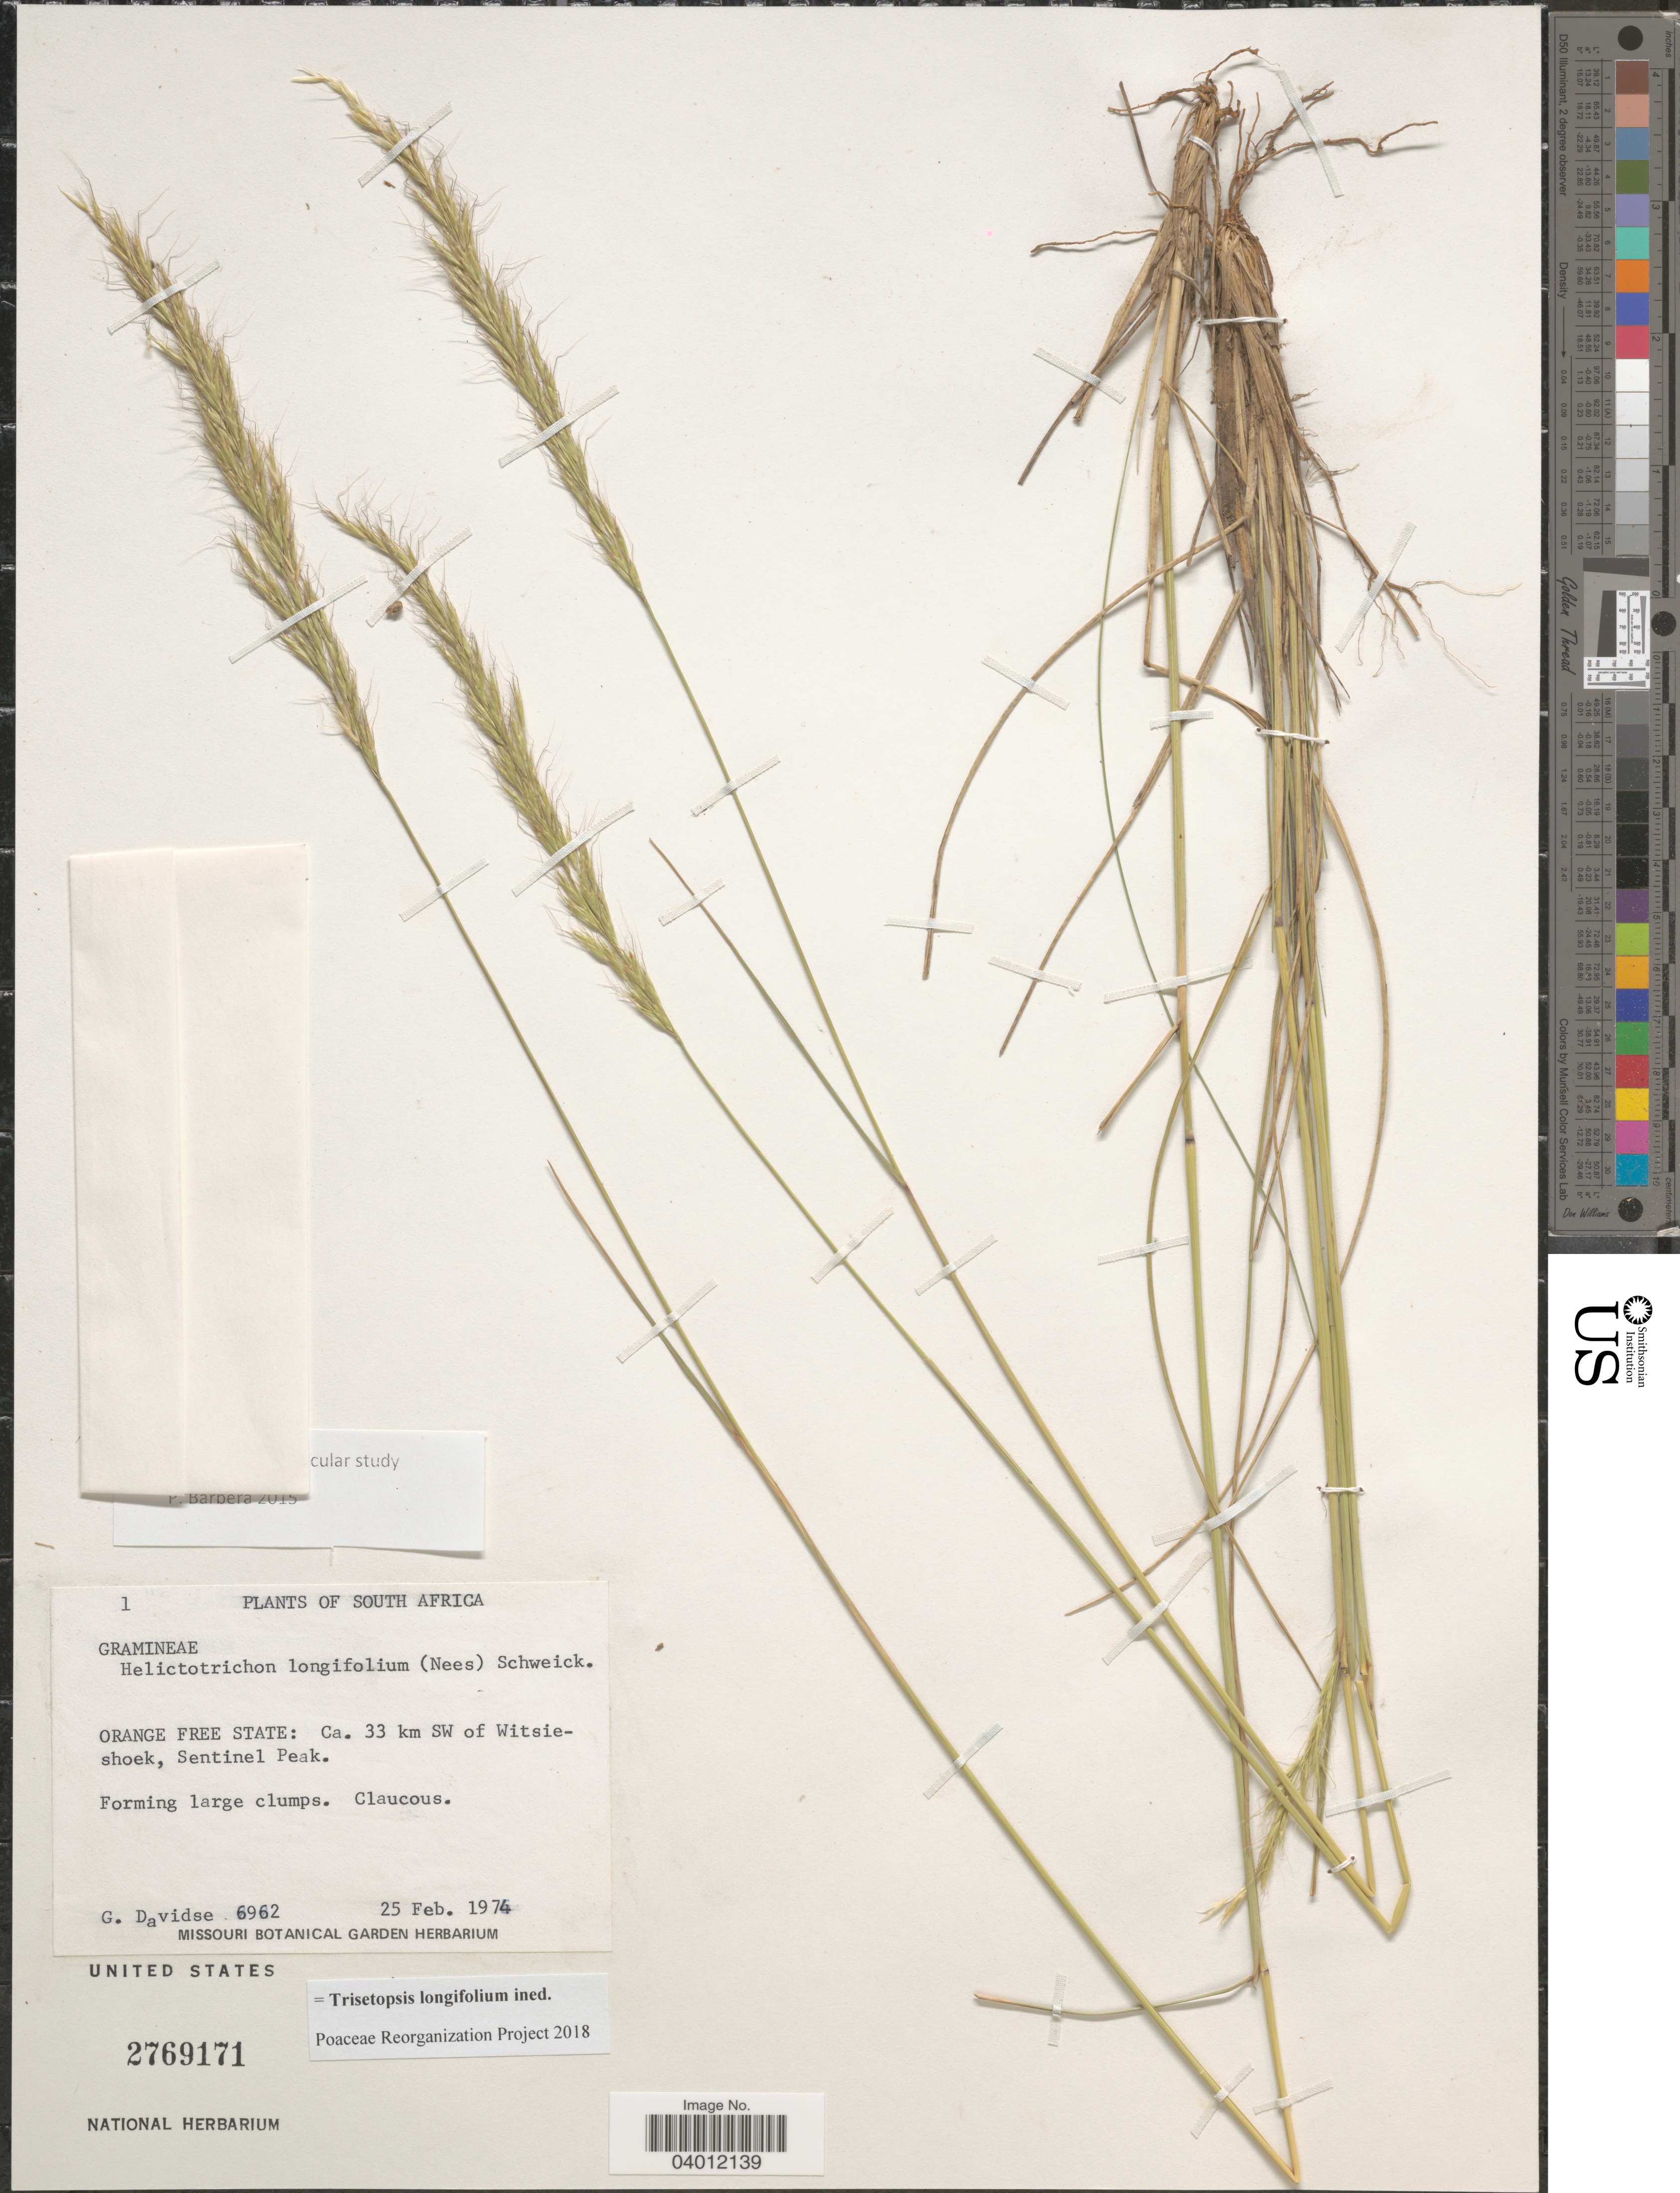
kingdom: Plantae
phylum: Tracheophyta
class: Liliopsida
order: Poales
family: Poaceae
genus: Trisetopsis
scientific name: Trisetopsis longifolia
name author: (Nees) Röser & Wölk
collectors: G. Davidse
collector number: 6962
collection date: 1974-02-25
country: South Africa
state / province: Free State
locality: Orange Free State; Ca. 33 km SW of Witsieshoek, Sentinel Peak.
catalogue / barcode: US 2769171